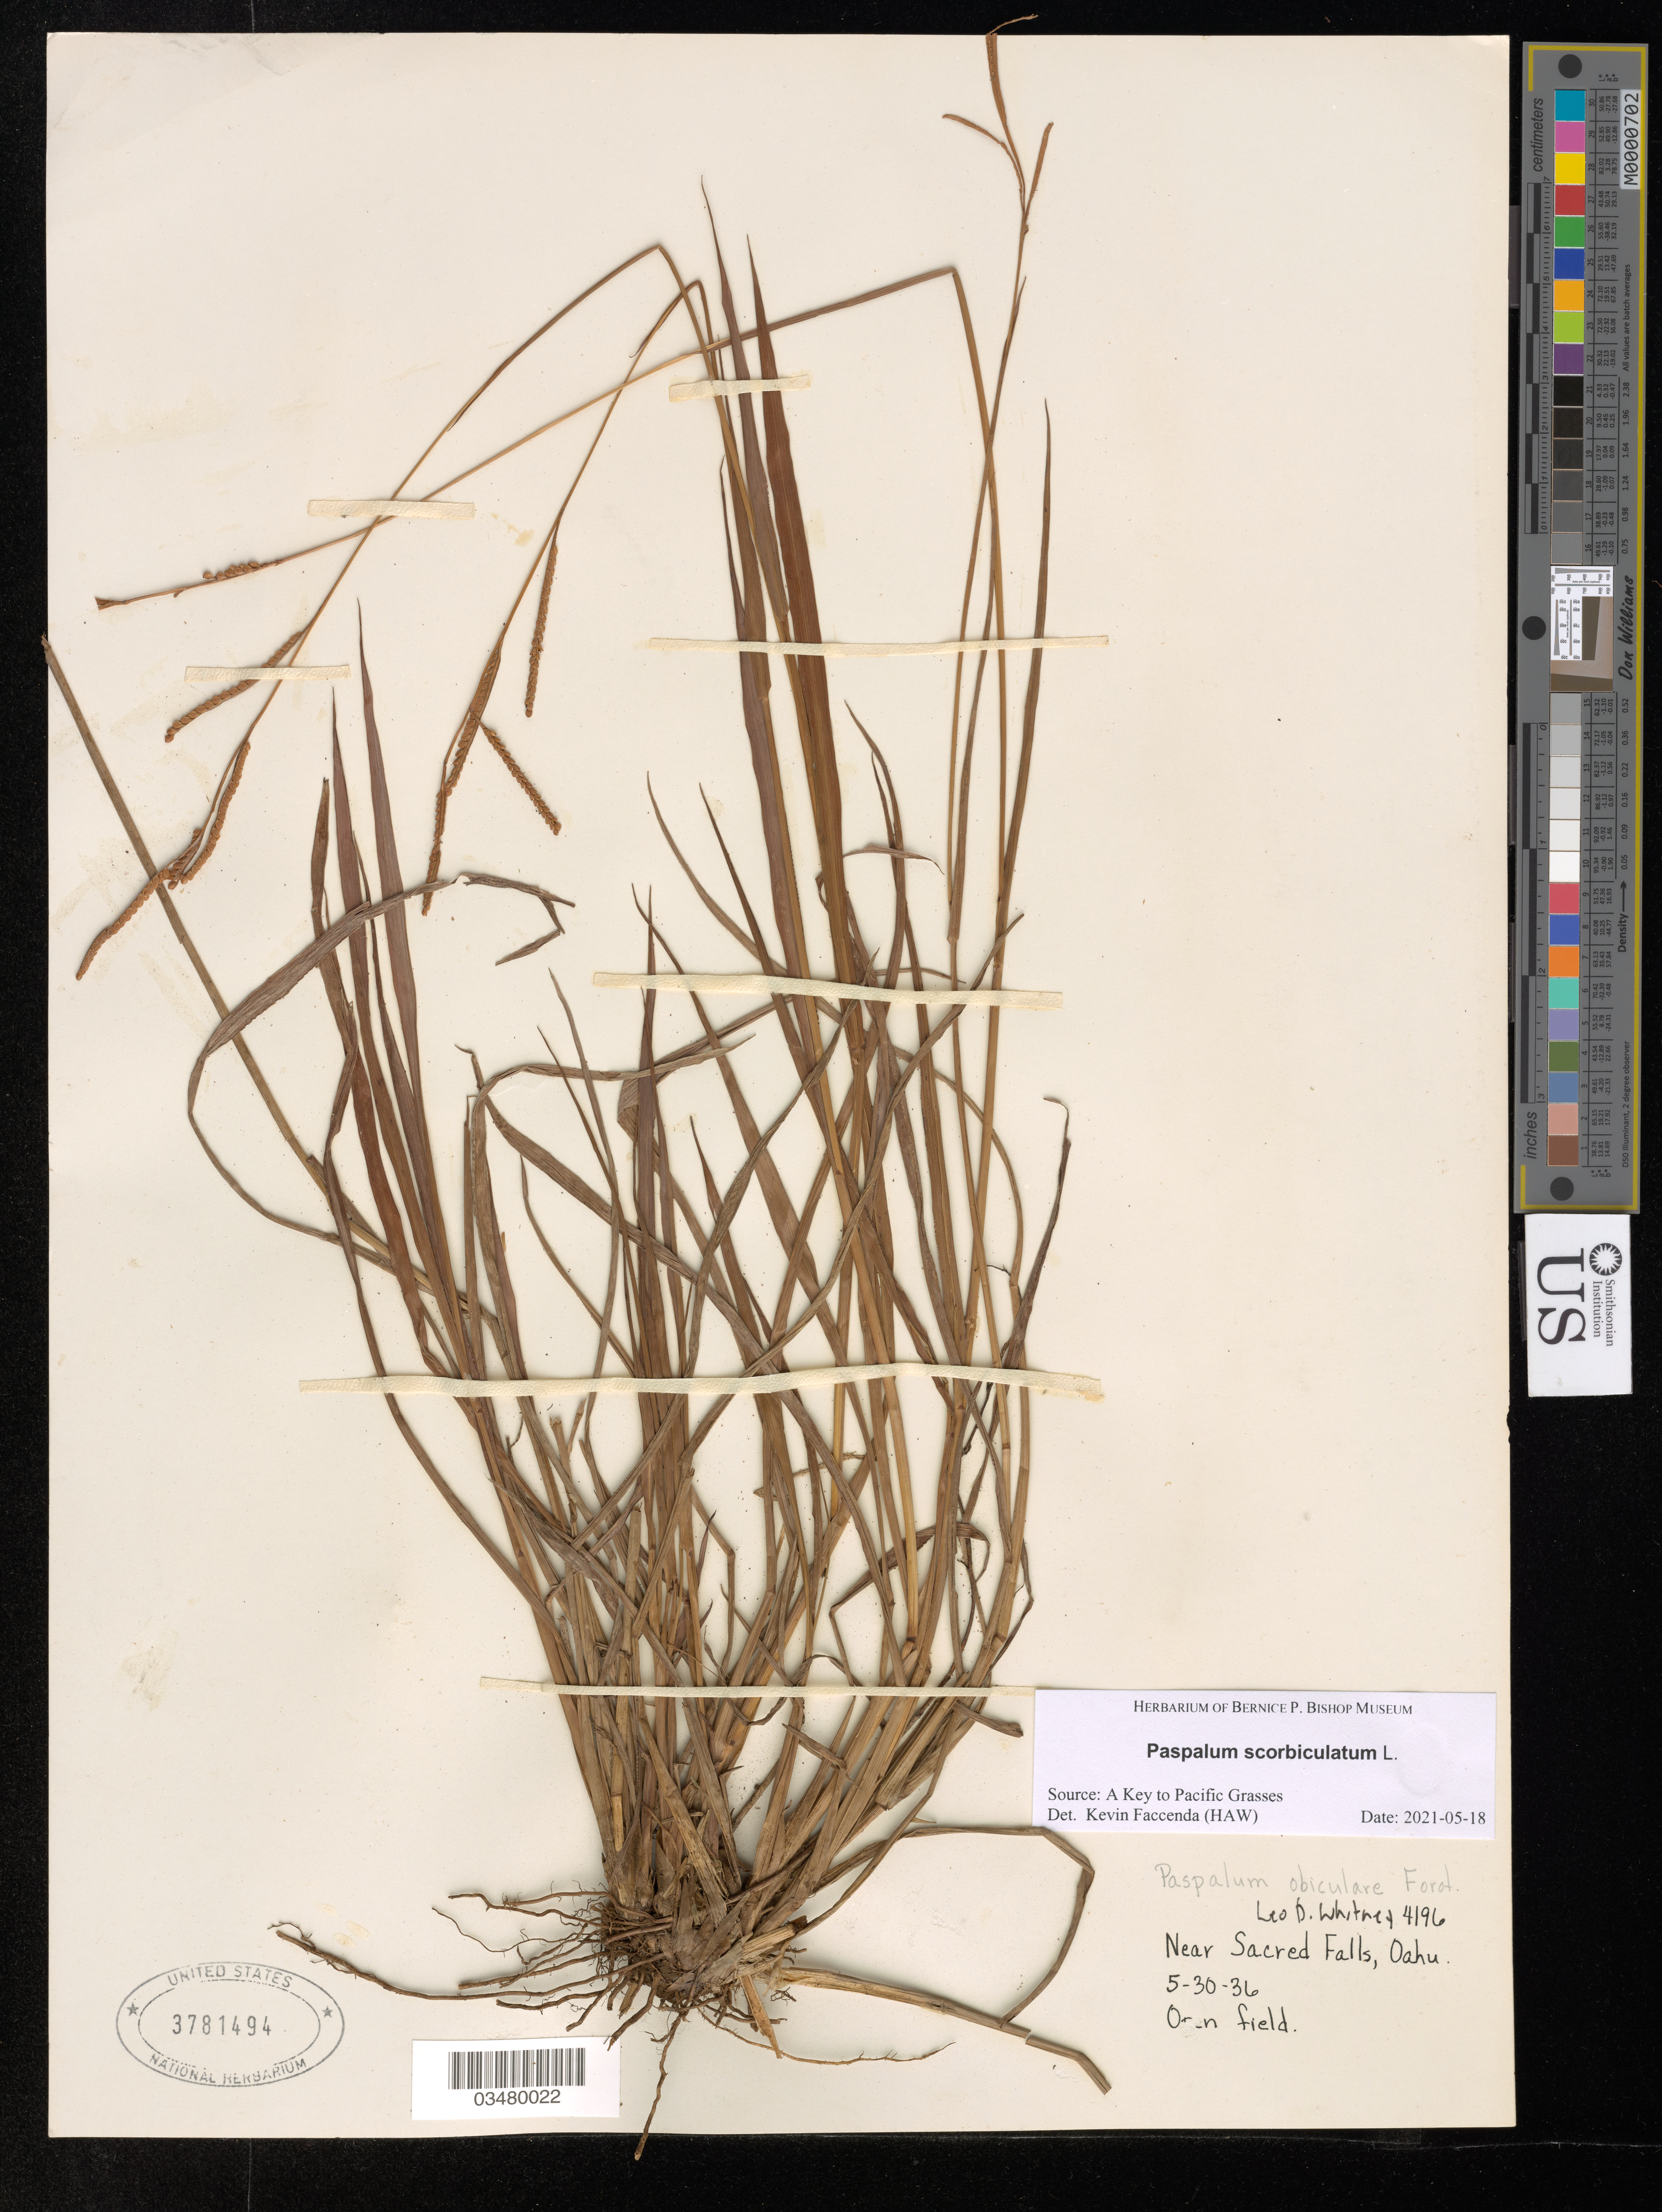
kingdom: Plantae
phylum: Tracheophyta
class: Liliopsida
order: Poales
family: Poaceae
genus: Paspalum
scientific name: Paspalum scrobiculatum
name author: L.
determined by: Faccenda, K.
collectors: L. Whitney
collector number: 4196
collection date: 1936-05-30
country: United States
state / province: Hawaii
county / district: Honolulu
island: Oahu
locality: Near Sacred Falls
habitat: Open Field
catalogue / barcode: US 3781494